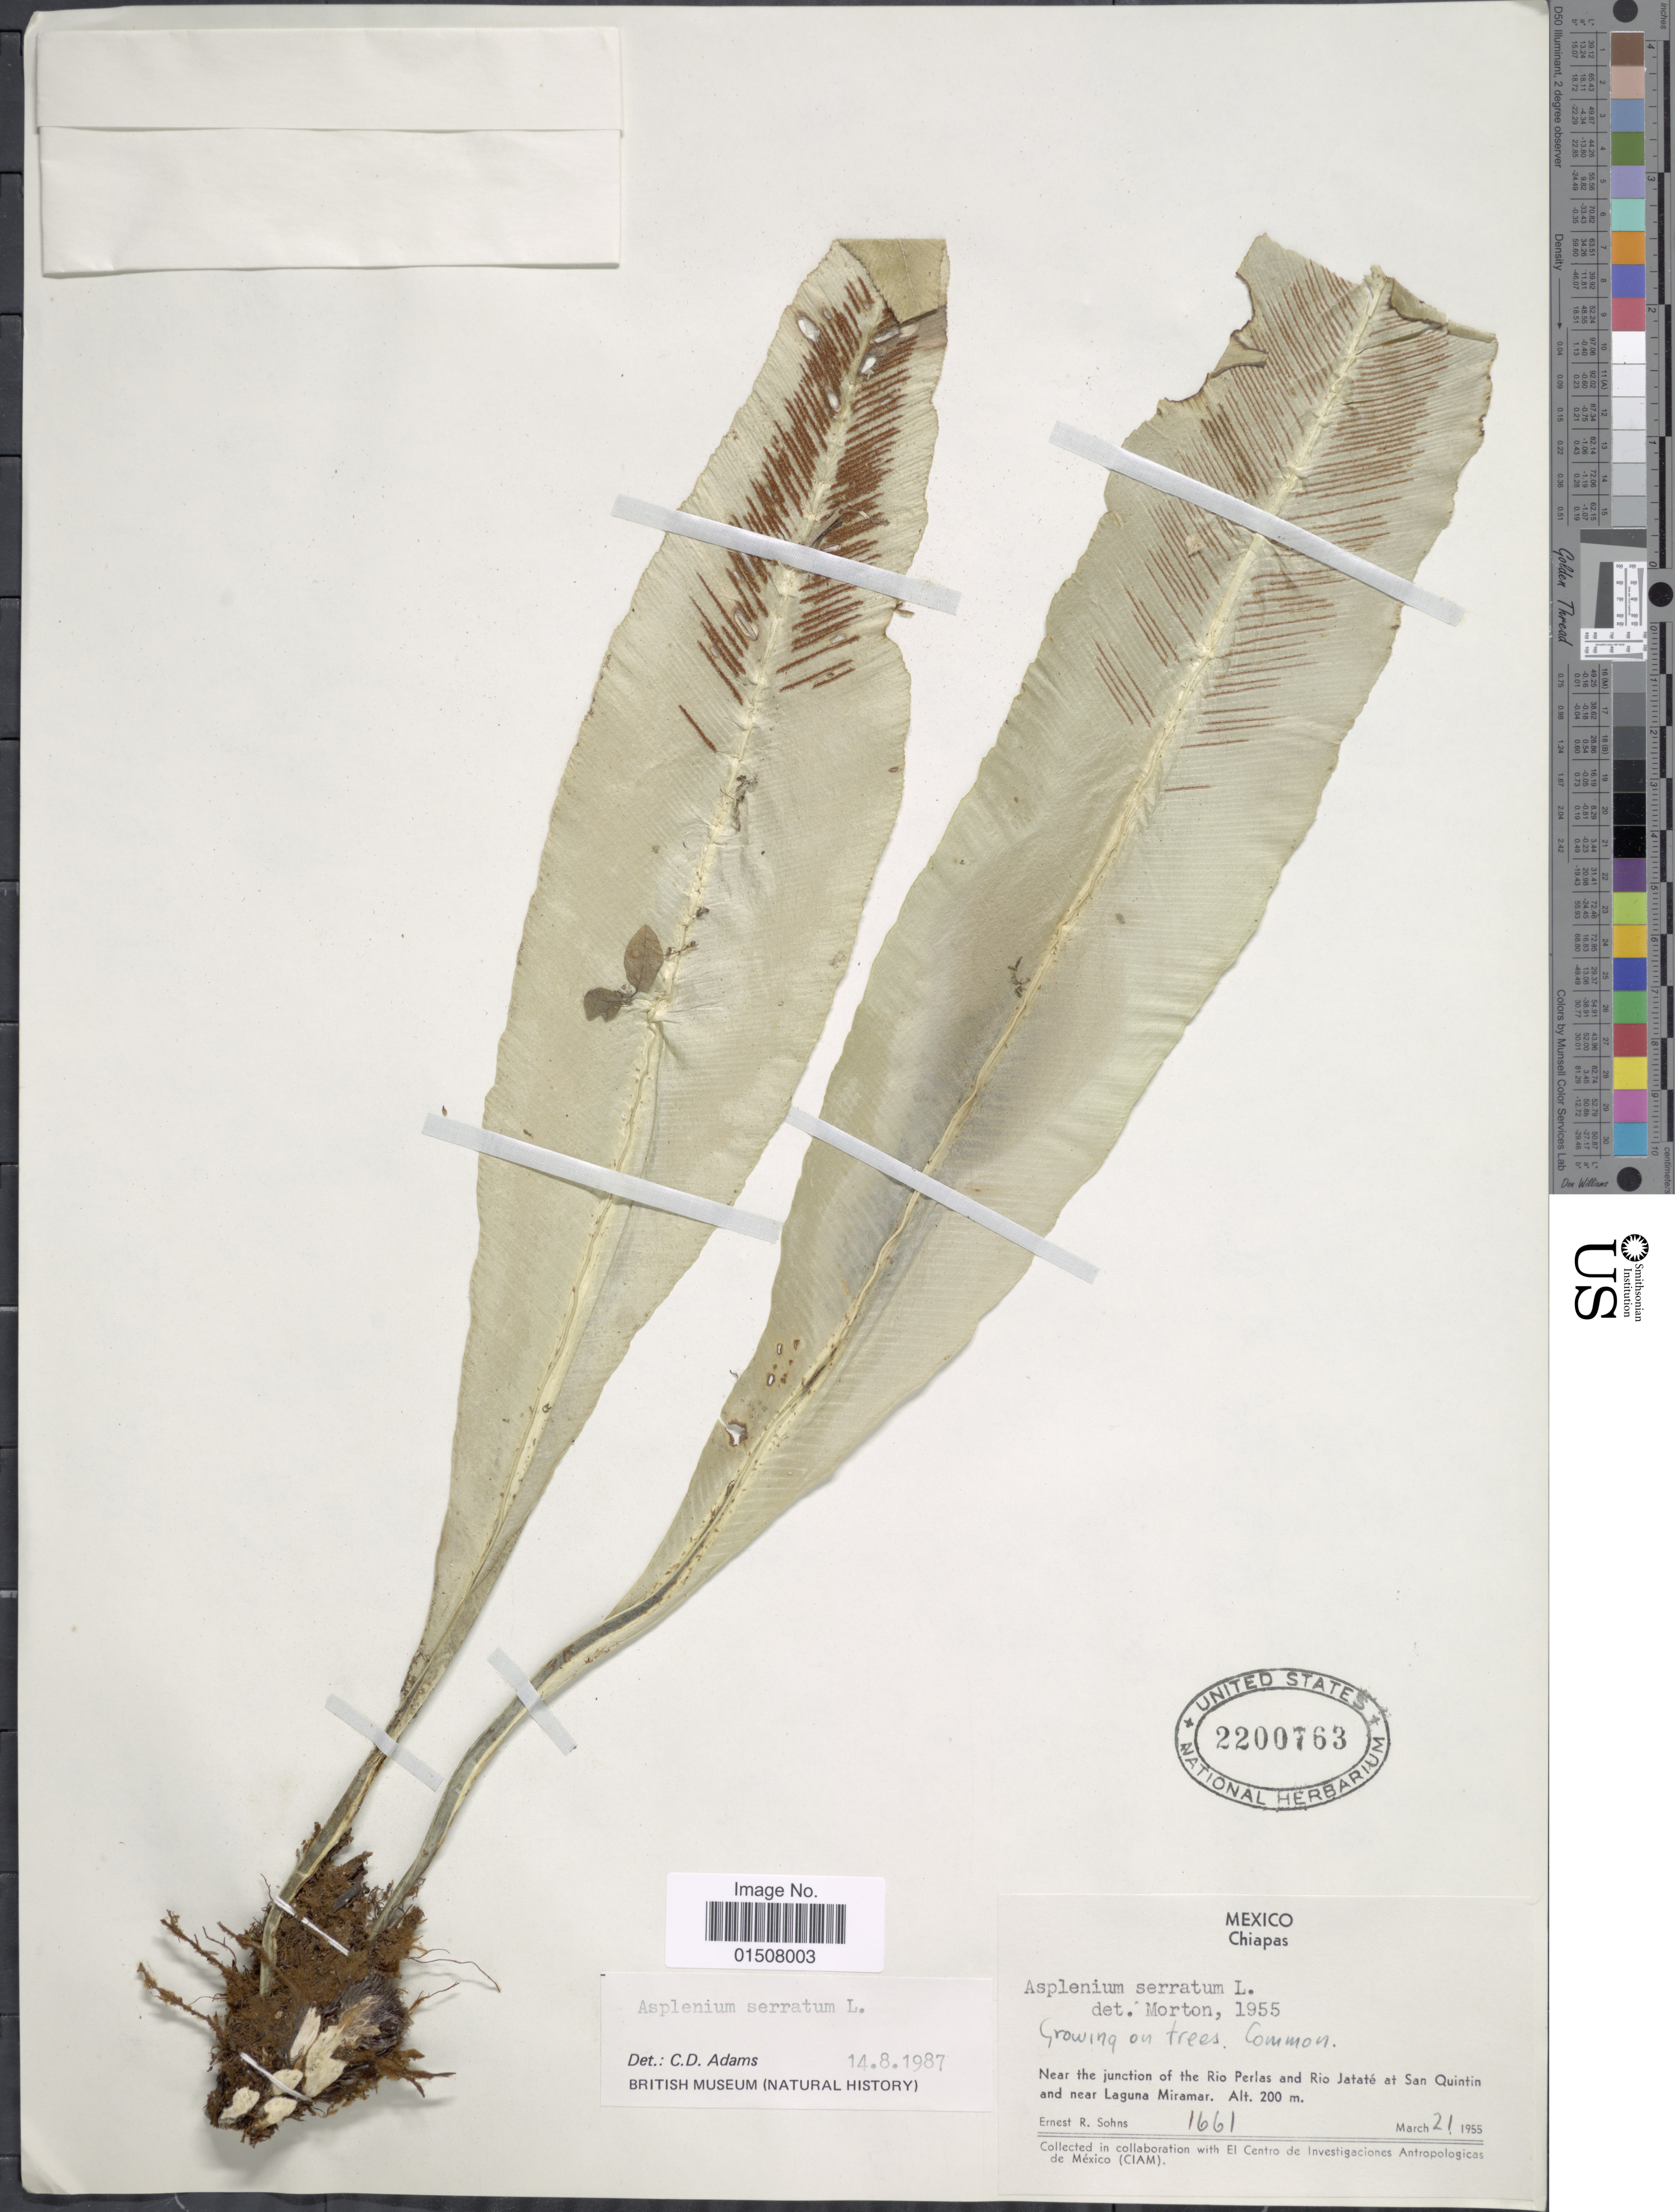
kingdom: Plantae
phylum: Tracheophyta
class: Polypodiopsida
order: Polypodiales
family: Aspleniaceae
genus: Asplenium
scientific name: Asplenium serratum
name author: L.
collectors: E. R. Sohns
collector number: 1661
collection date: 1955-03-21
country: Mexico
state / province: Chiapas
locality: Near the junction of the Rio Perlas and Rio Jataté at San Quitin and near Laguna Miramar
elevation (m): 200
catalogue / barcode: US 2200763